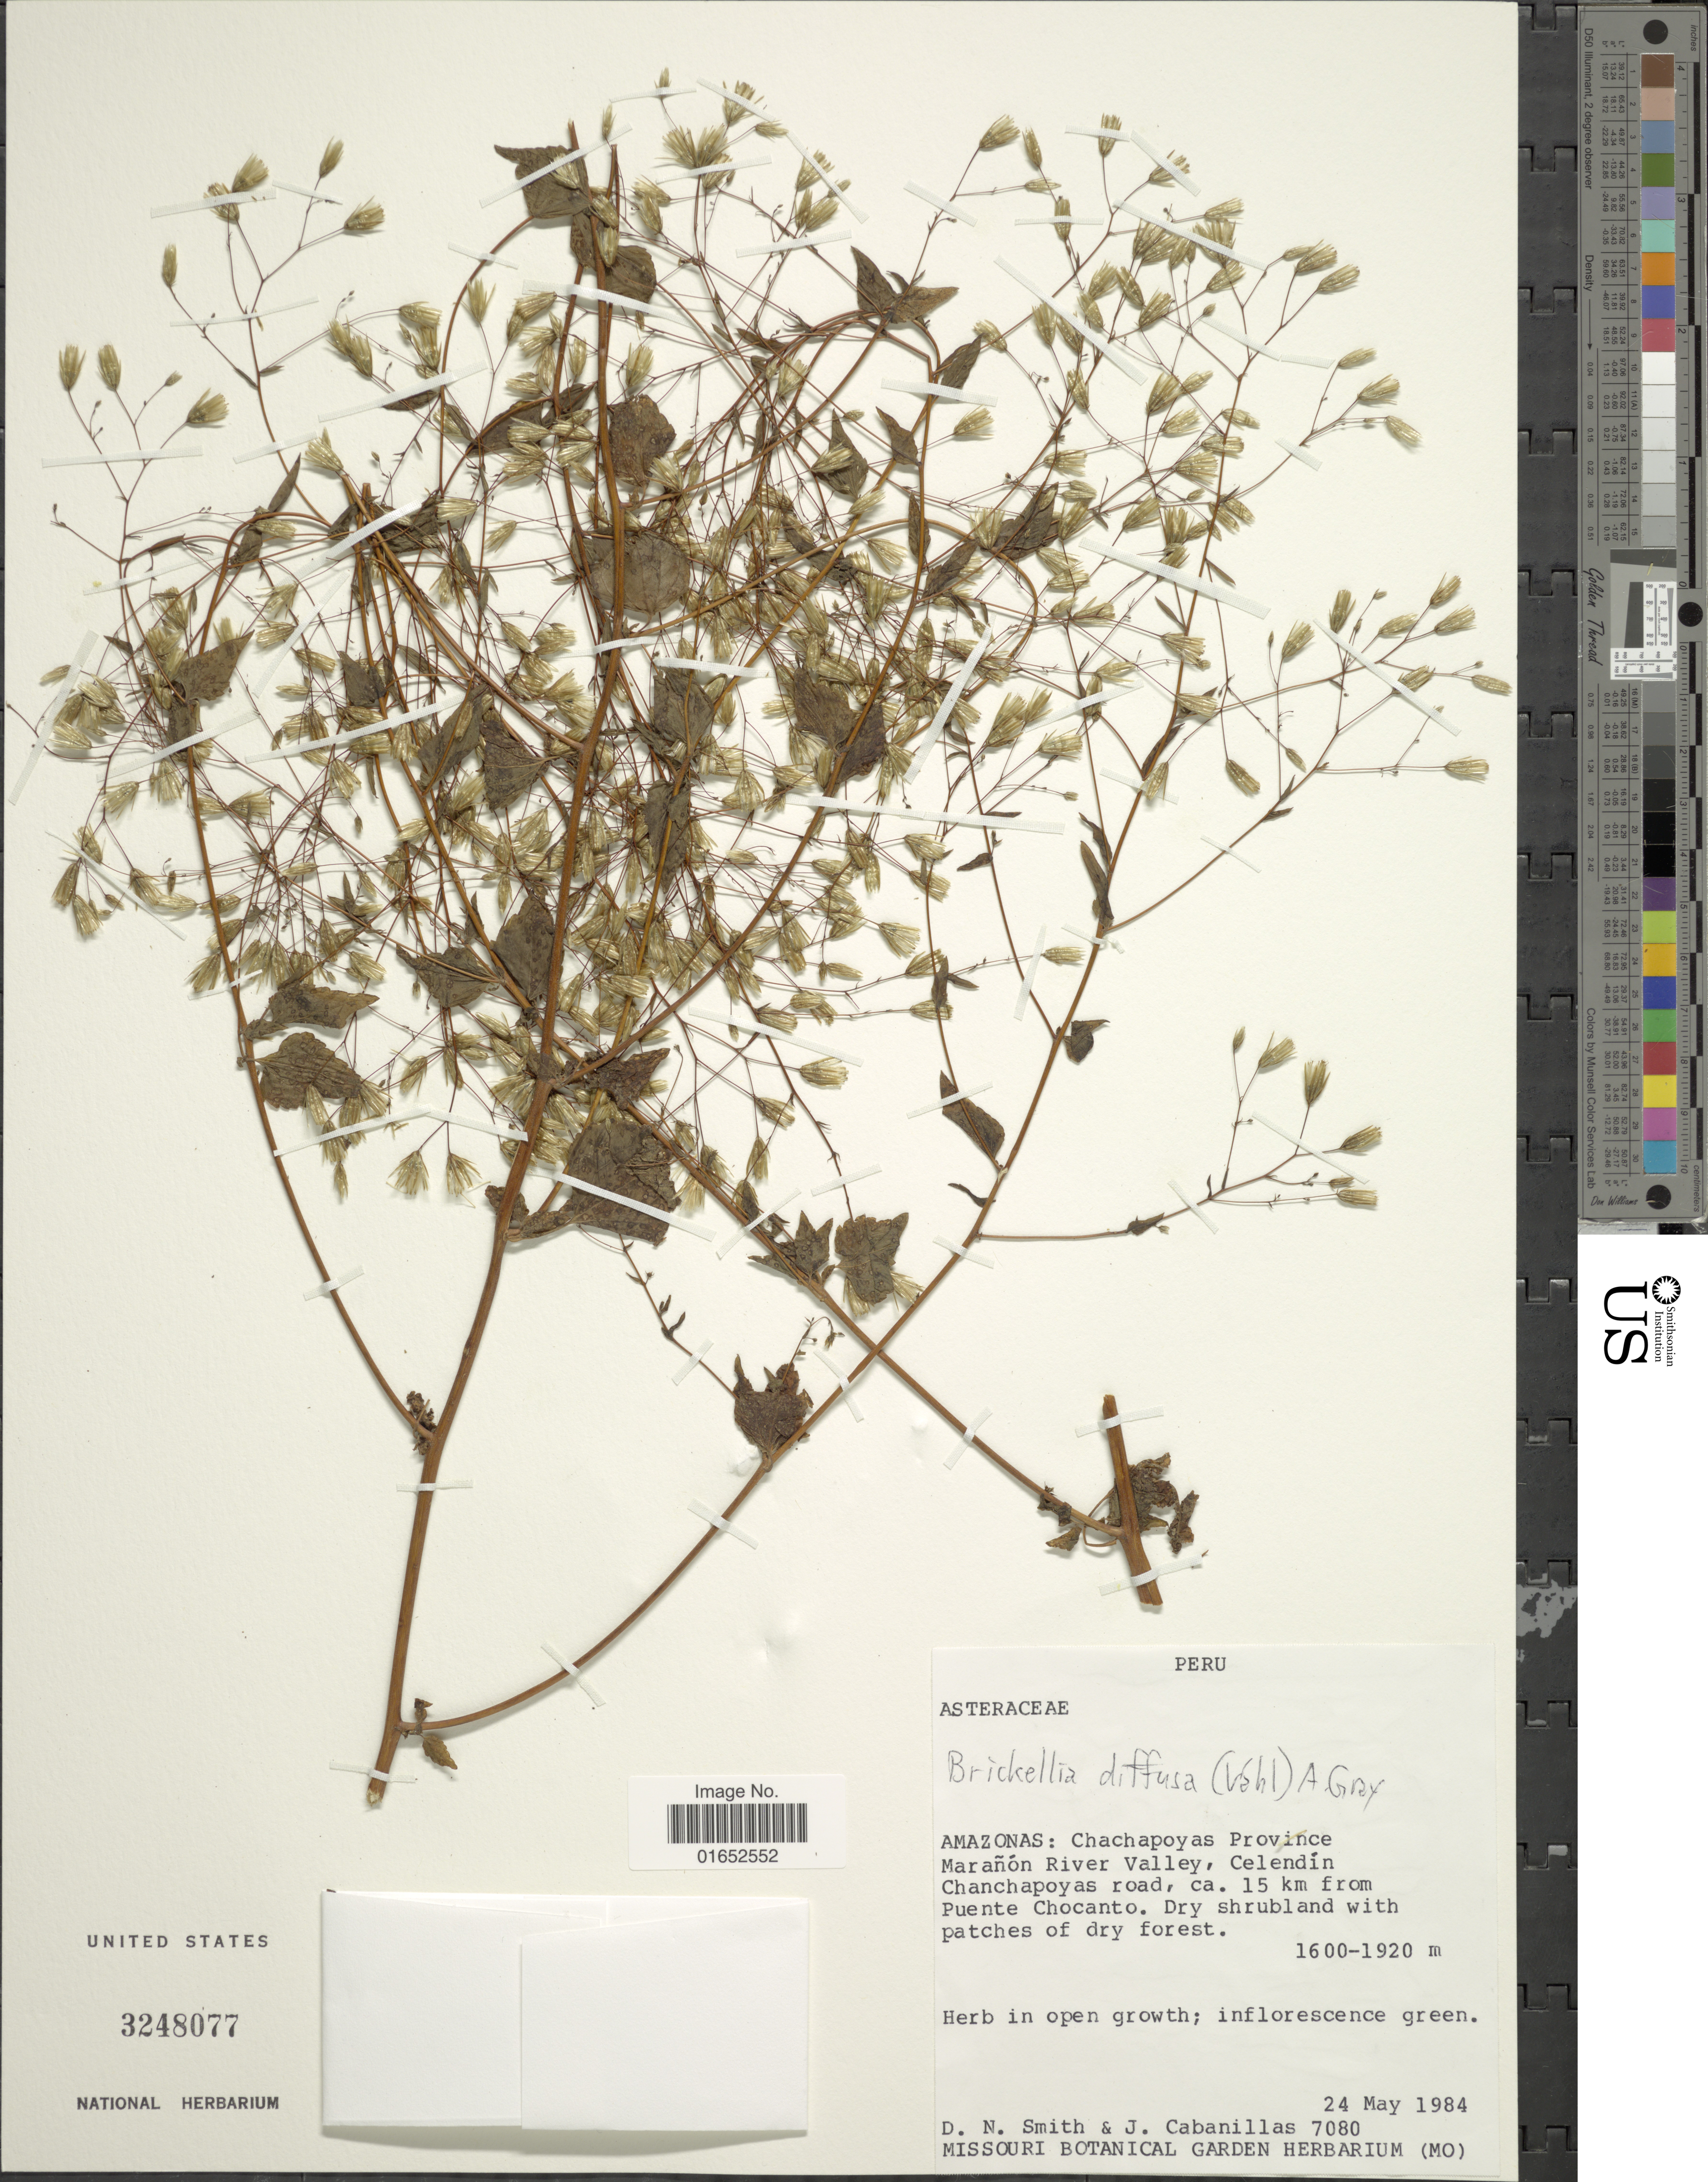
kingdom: Plantae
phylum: Tracheophyta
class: Magnoliopsida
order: Asterales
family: Asteraceae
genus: Brickellia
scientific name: Brickellia diffusa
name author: (Vahl) A. Gray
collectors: D. Smith & J. Cabanillas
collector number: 7080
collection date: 1984-05-24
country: Peru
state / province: Amazonas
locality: Chachapoyas Province, Marañón River Valley, Celendín Chanchapoyas road, ca. 15 km from Puente Chocanto. Dry shrubland with pathces of dry forest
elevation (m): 1600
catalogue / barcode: US 3248077